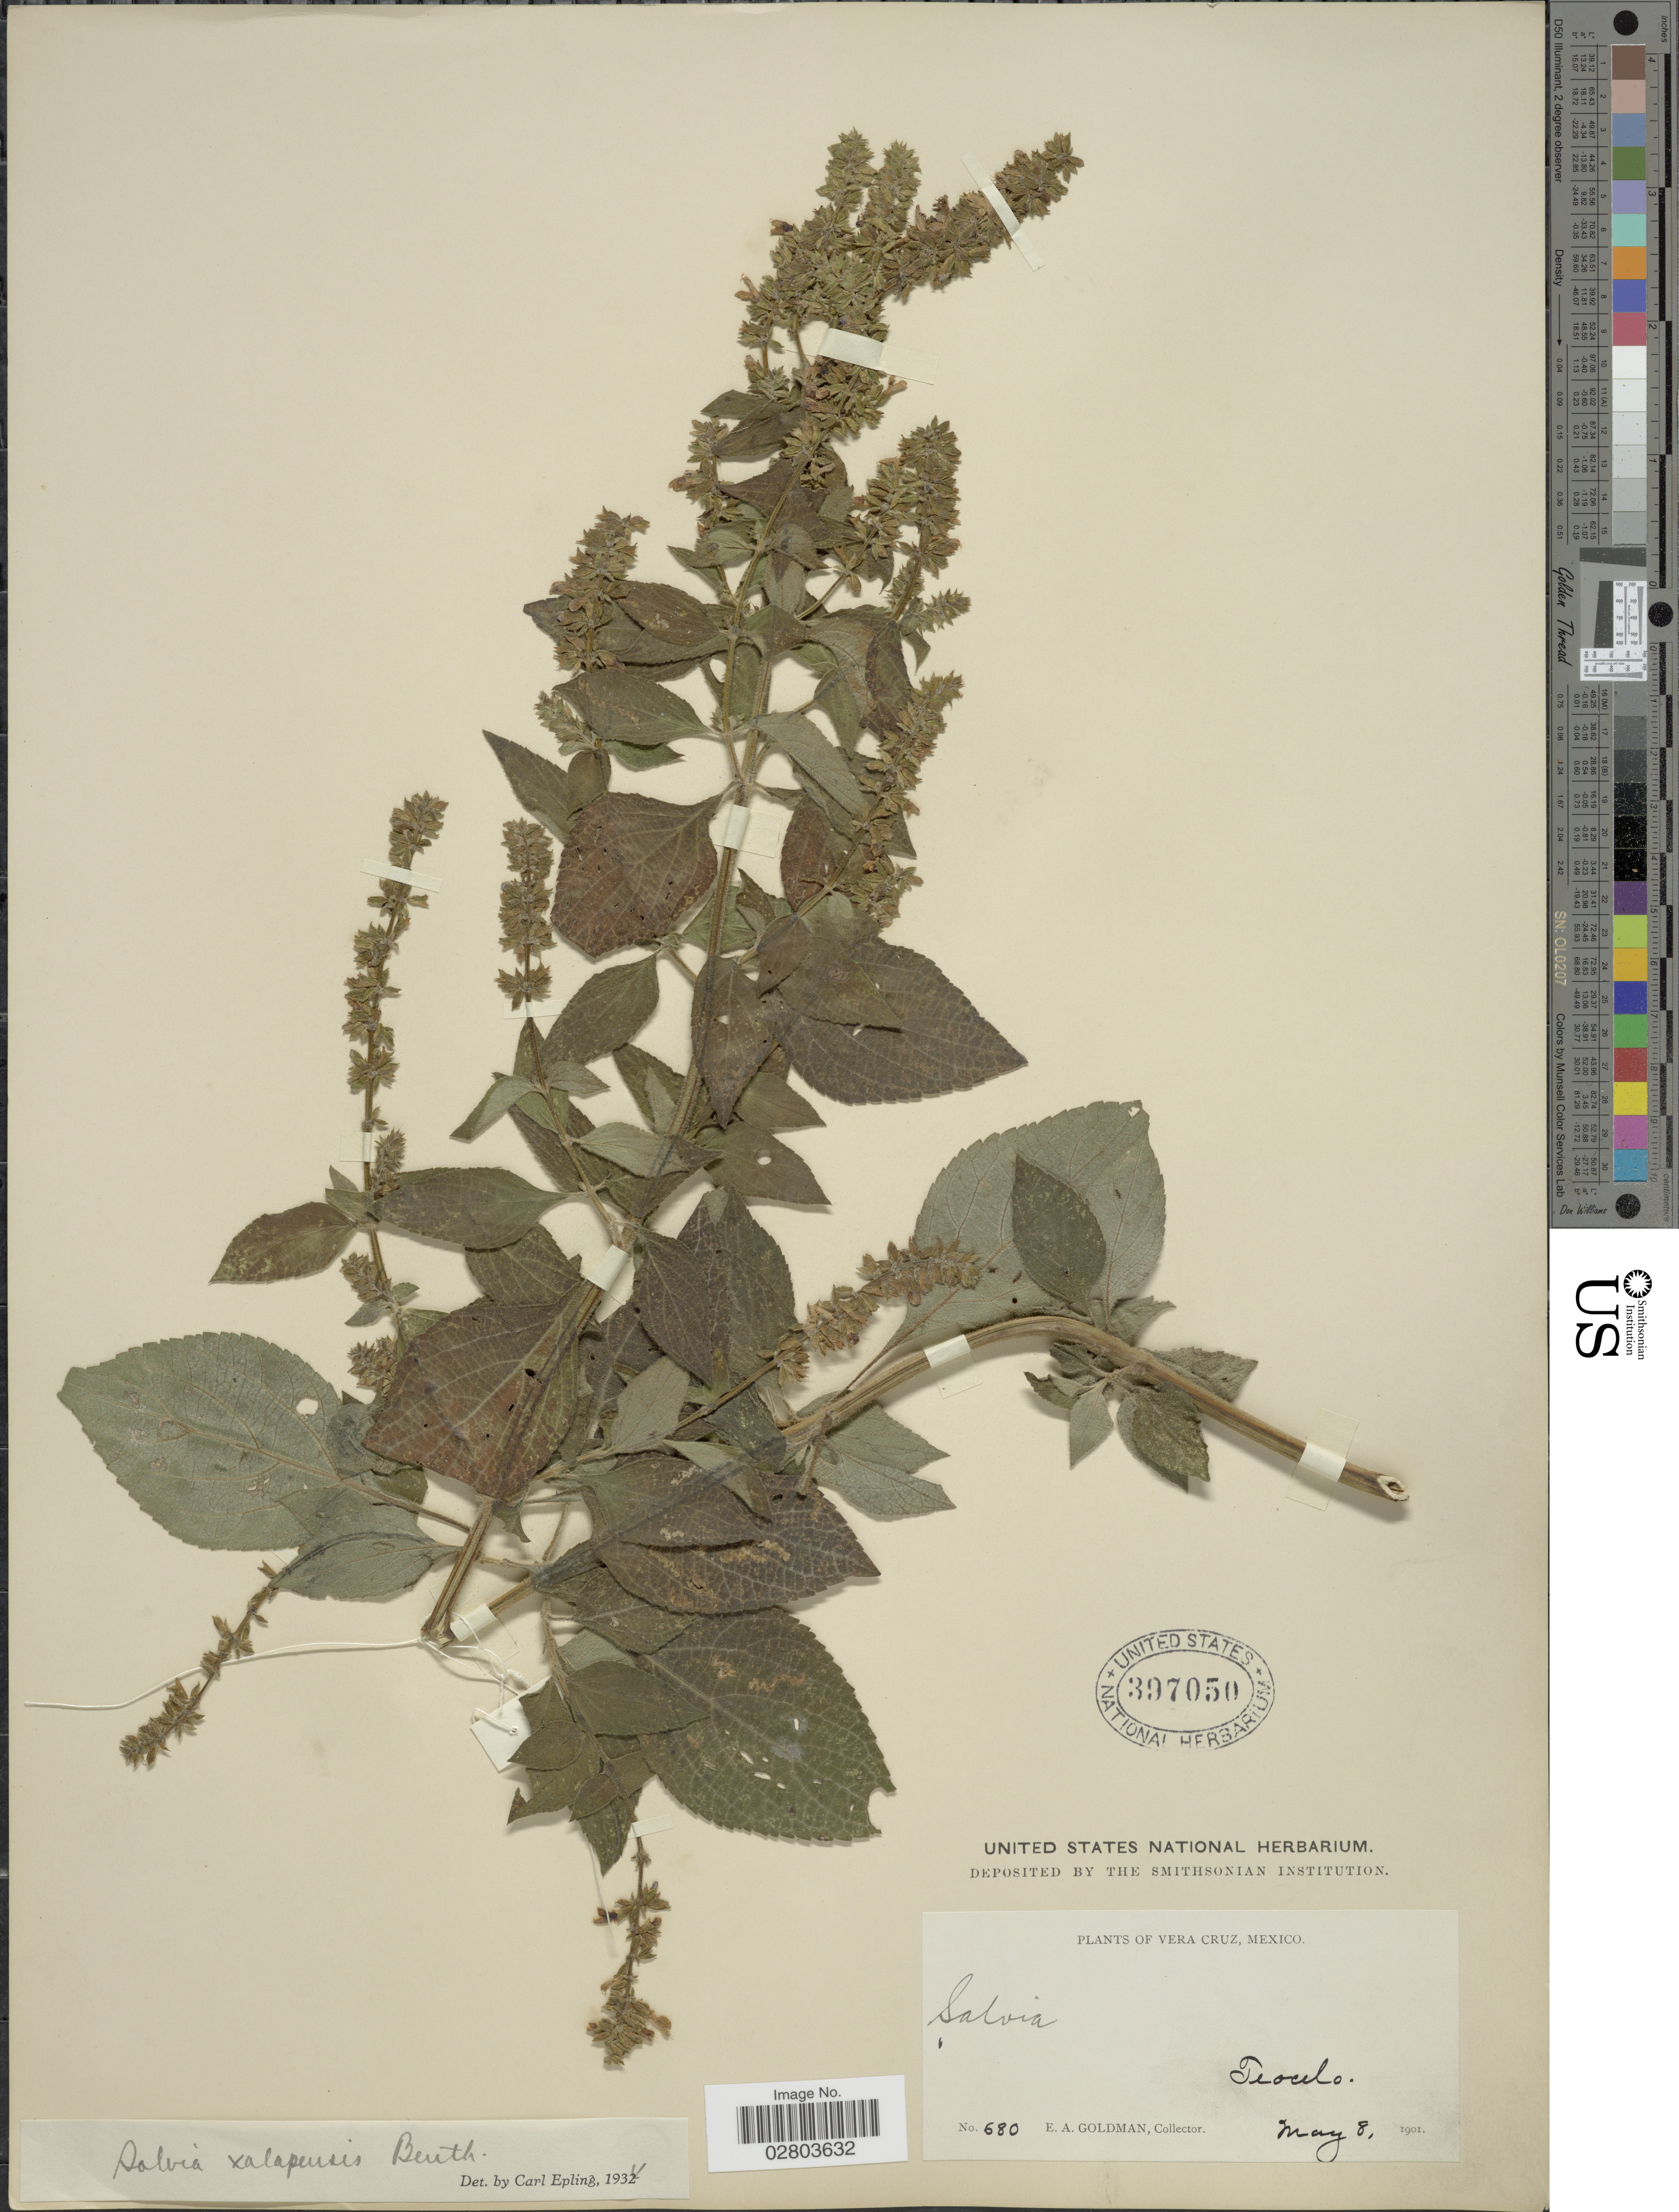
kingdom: Plantae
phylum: Tracheophyta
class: Magnoliopsida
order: Lamiales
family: Lamiaceae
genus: Salvia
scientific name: Salvia xalapensis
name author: Benth.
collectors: E. A. Goldman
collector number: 680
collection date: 1901-05-08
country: Mexico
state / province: Veracruz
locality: Vera Cruz, Teocelo.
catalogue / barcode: US 397050